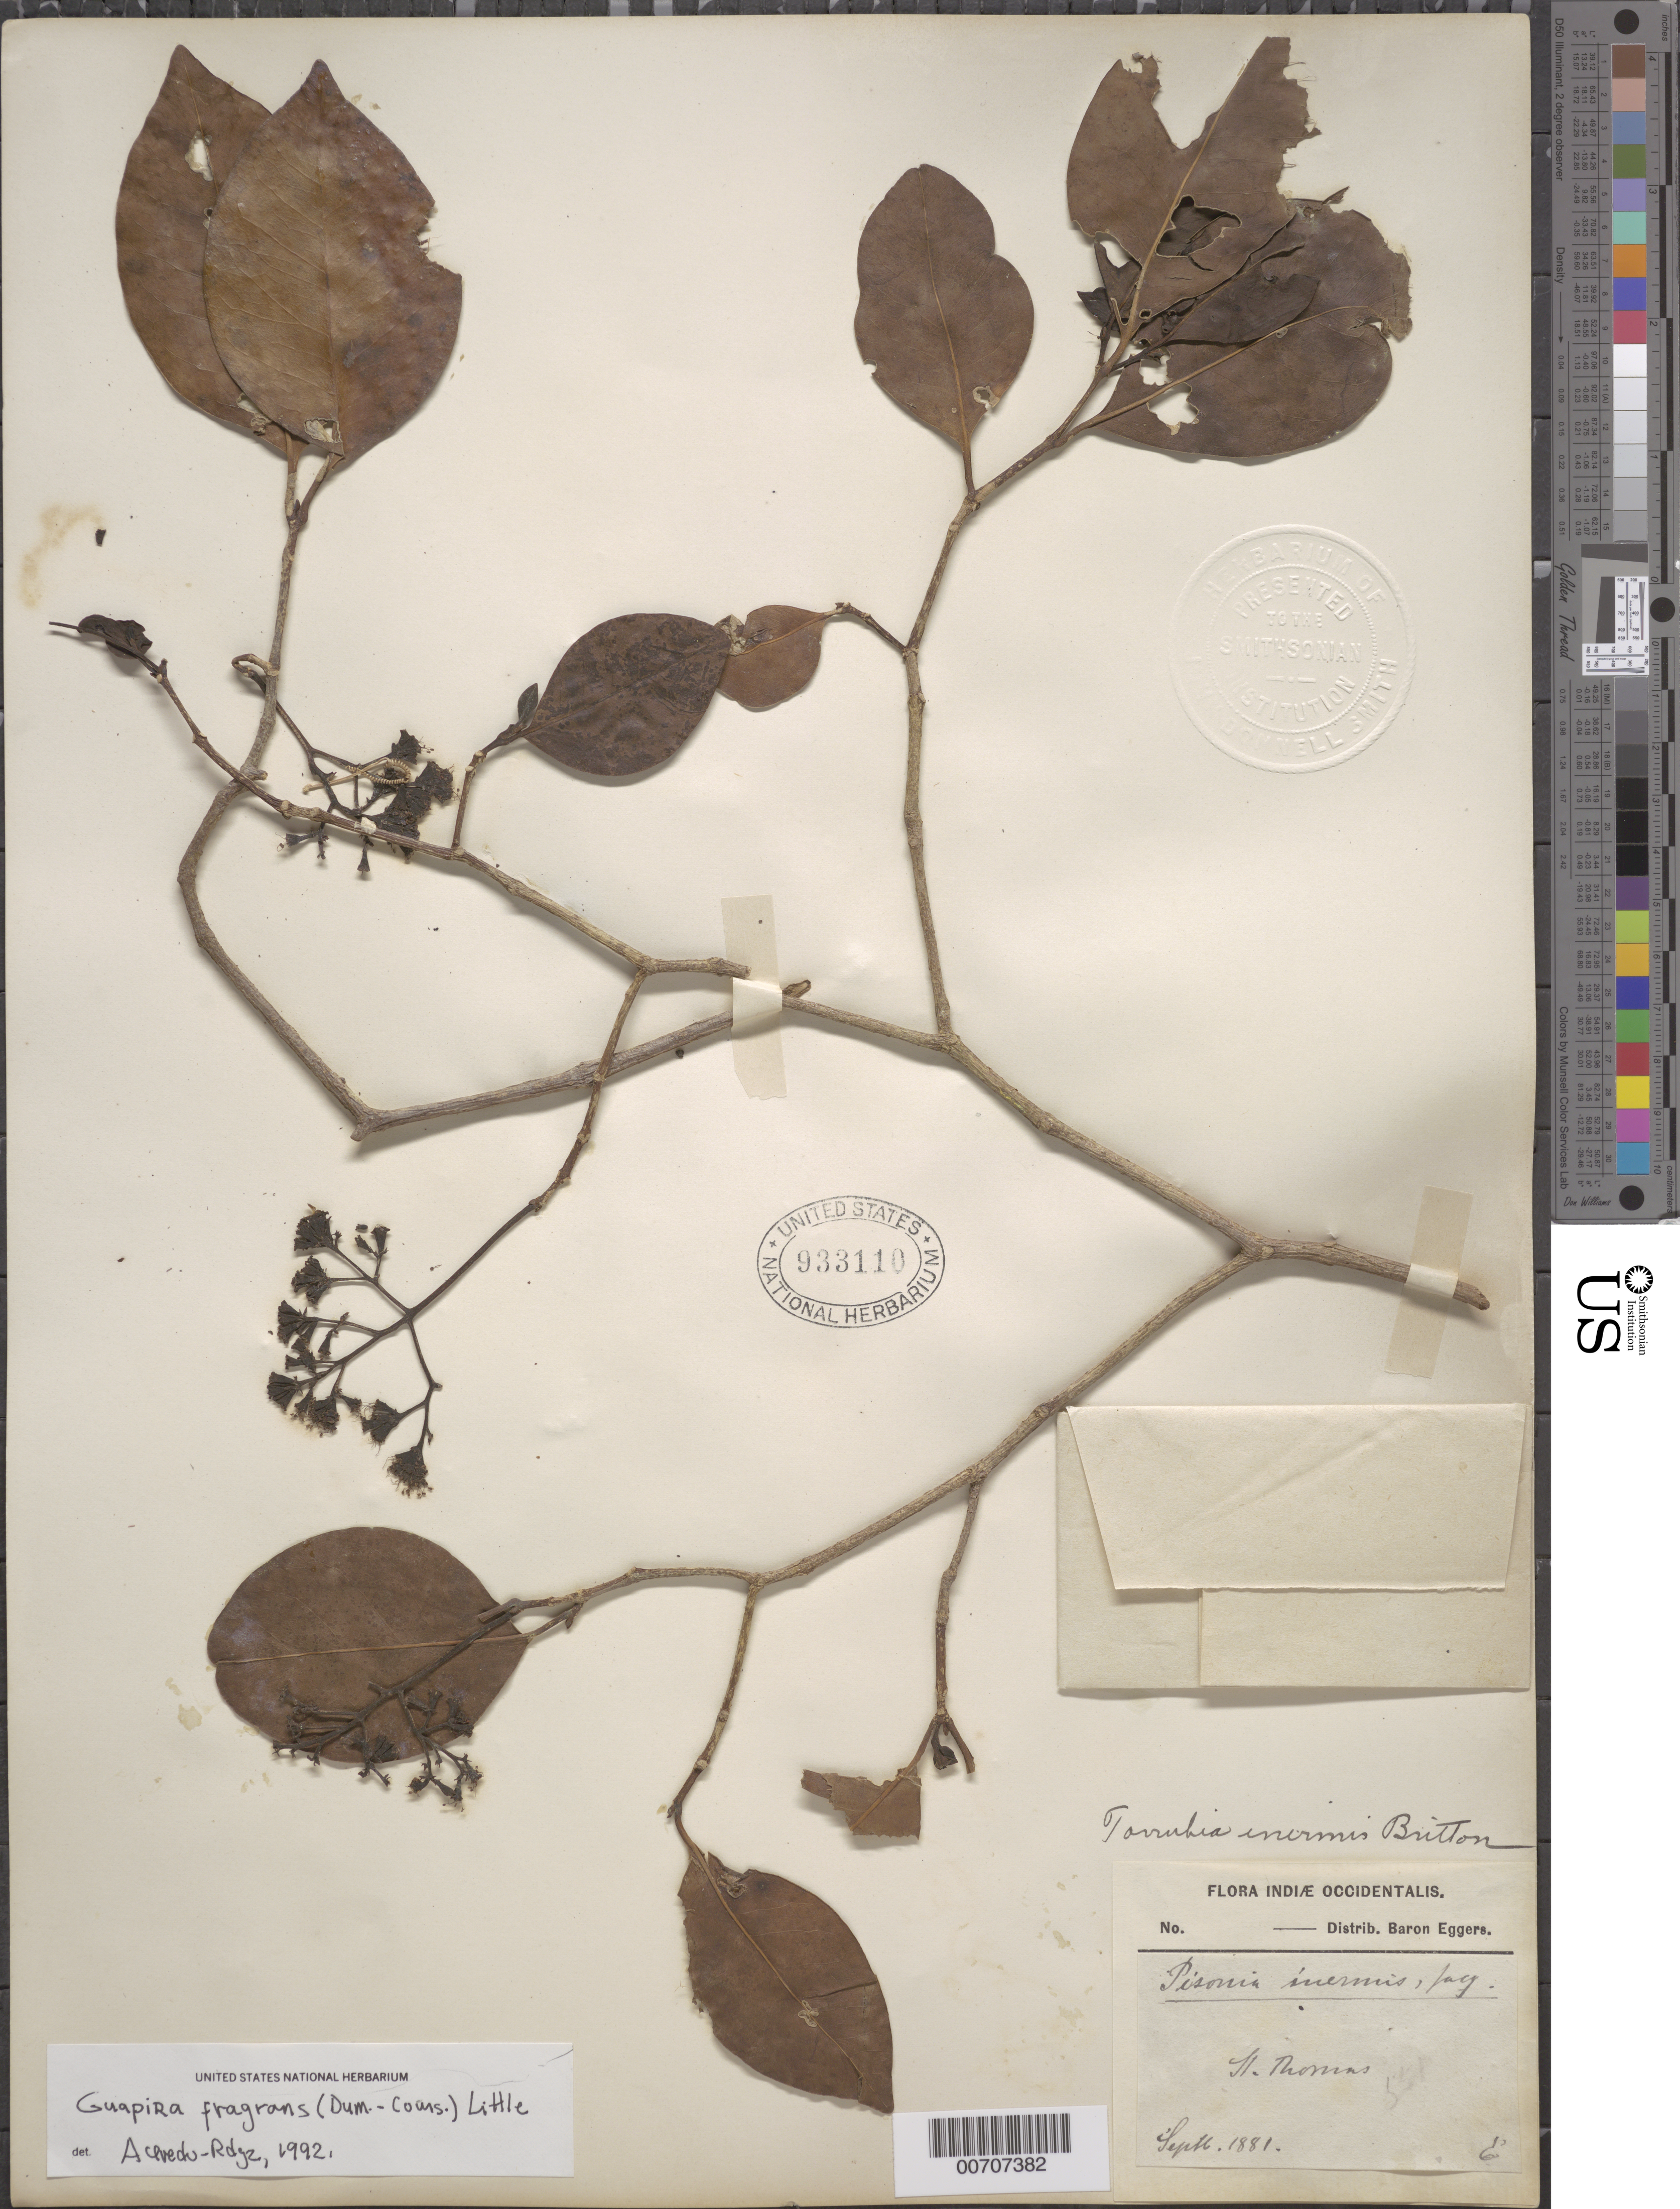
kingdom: Plantae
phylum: Tracheophyta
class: Magnoliopsida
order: Caryophyllales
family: Nyctaginaceae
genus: Guapira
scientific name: Guapira fragrans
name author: (Dum. Cours.) Little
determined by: Acevedo-Rodríguez, P., (BOT), Smithsonian Institution - National Museum of Natural History (UNITED STATES)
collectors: H. F. A. von Eggers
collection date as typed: Sep 1881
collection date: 1881-09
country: U.S. Virgin Islands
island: St. Thomas Island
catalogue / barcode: US 933110